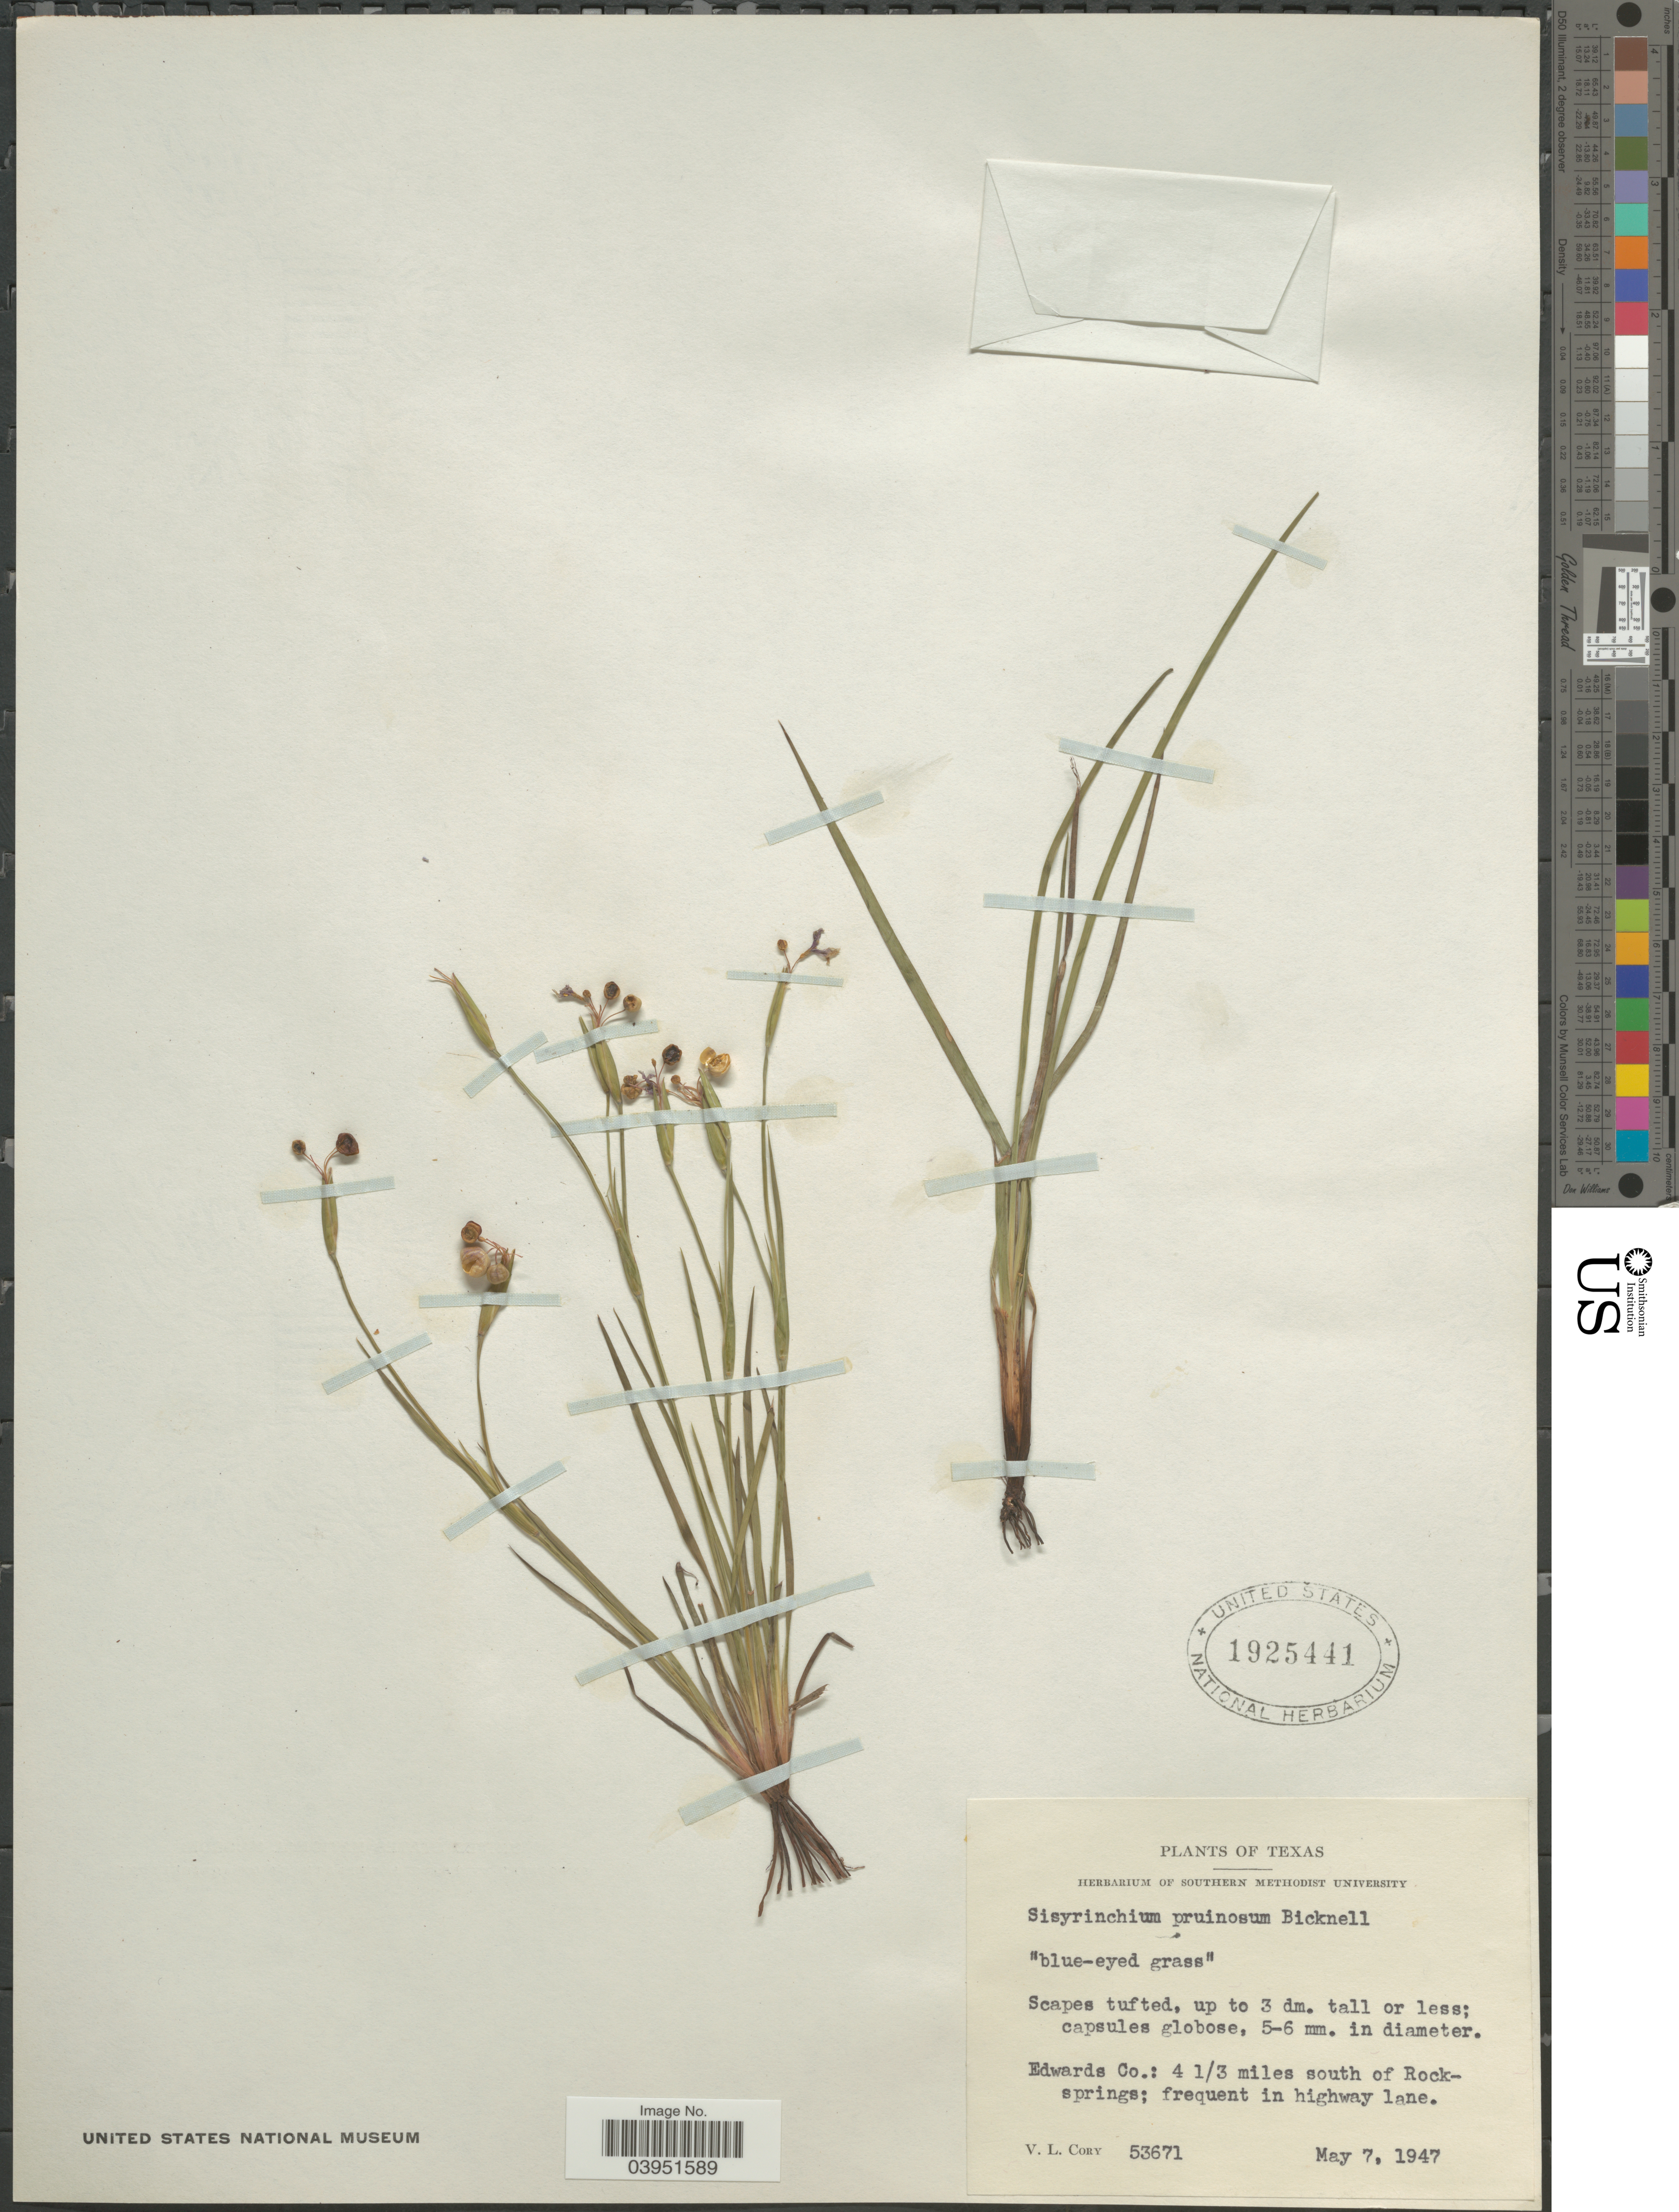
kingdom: Plantae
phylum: Tracheophyta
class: Liliopsida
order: Asparagales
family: Iridaceae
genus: Sisyrinchium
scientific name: Sisyrinchium pruinosum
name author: E.P. Bicknell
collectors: V. Cory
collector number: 56371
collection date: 1947-05-07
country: United States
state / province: Texas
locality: Edwards Co.: 4 1/3 miles south of Rocksprings.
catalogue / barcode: US 1925441